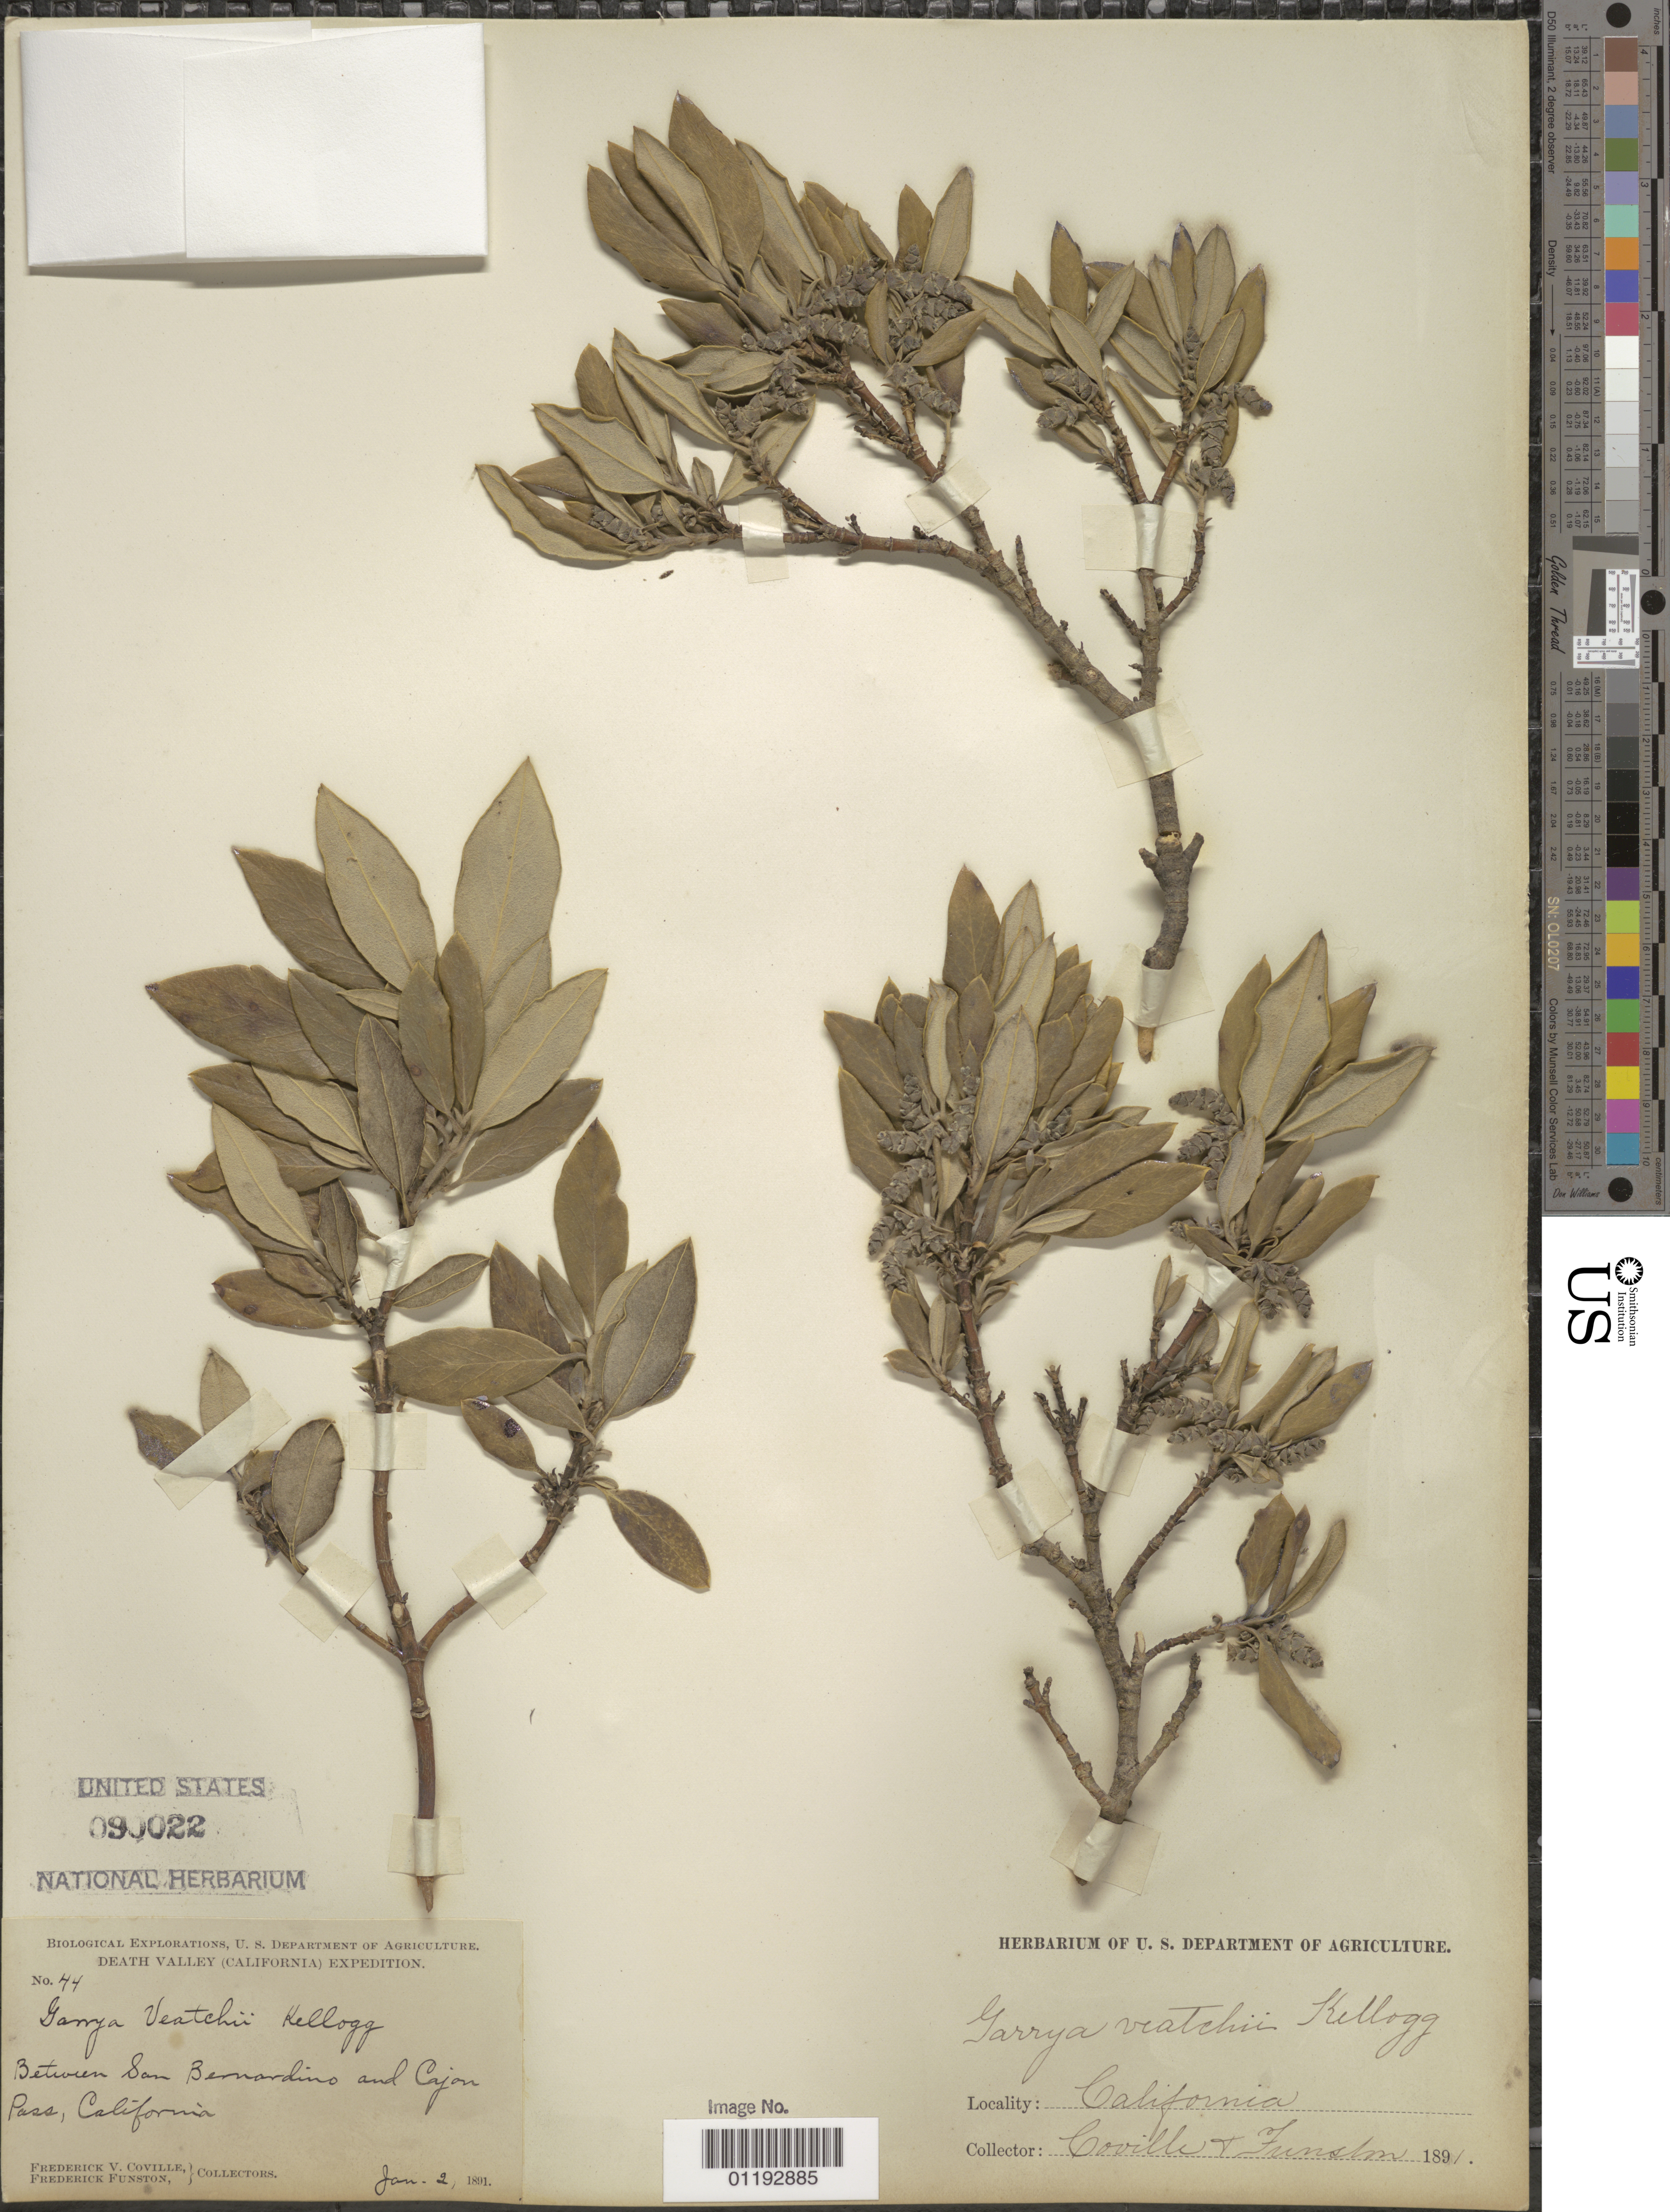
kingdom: Plantae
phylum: Tracheophyta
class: Magnoliopsida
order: Garryales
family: Garryaceae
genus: Garrya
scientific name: Garrya veatchii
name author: Kellogg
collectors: F. V. Coville & F. Funston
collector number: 44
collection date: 1891-01-02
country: United States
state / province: California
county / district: San Bernardino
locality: Along the road between San Bernardino and Cajon Pass.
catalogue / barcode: US 90022